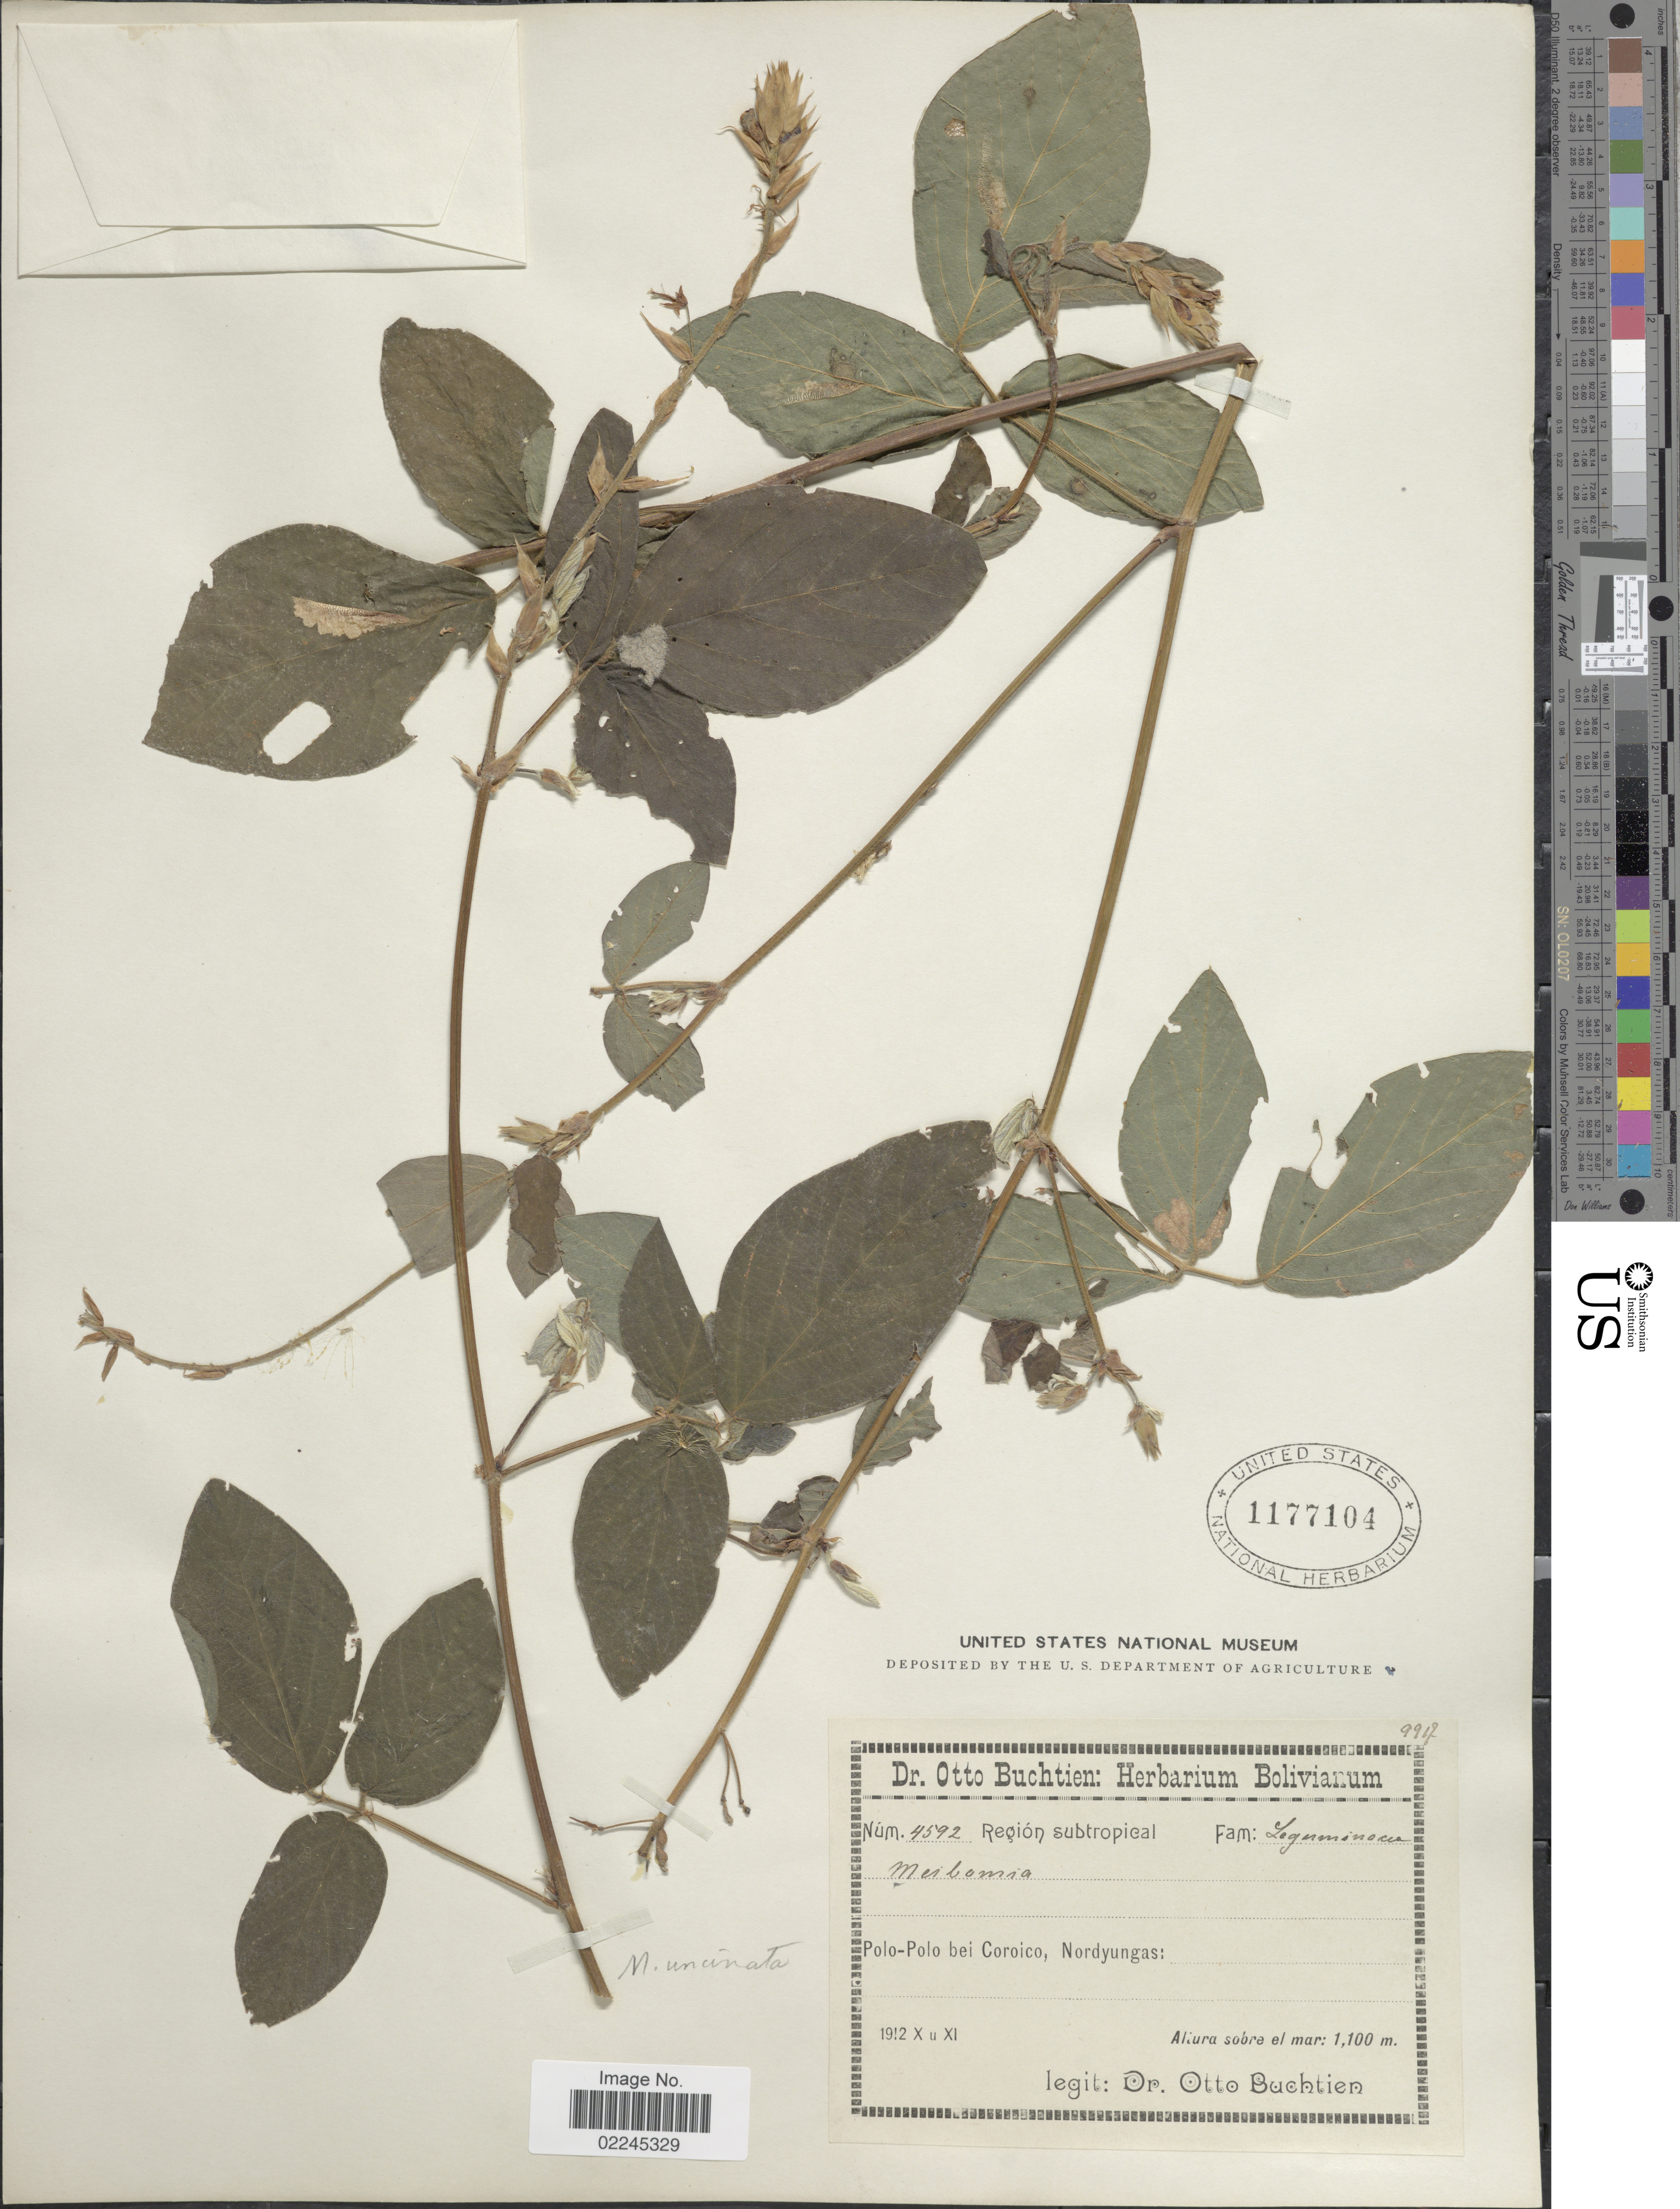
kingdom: Plantae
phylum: Tracheophyta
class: Magnoliopsida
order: Fabales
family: Fabaceae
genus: Desmodium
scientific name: Desmodium intortum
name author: (Mill.) Urb.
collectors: O. Buchtien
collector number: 4592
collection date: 1912-10/1912-11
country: Bolivia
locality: Region subtropical. Polo-Polo bei Coroico, Nordyungas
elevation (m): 1100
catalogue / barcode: US 1177104